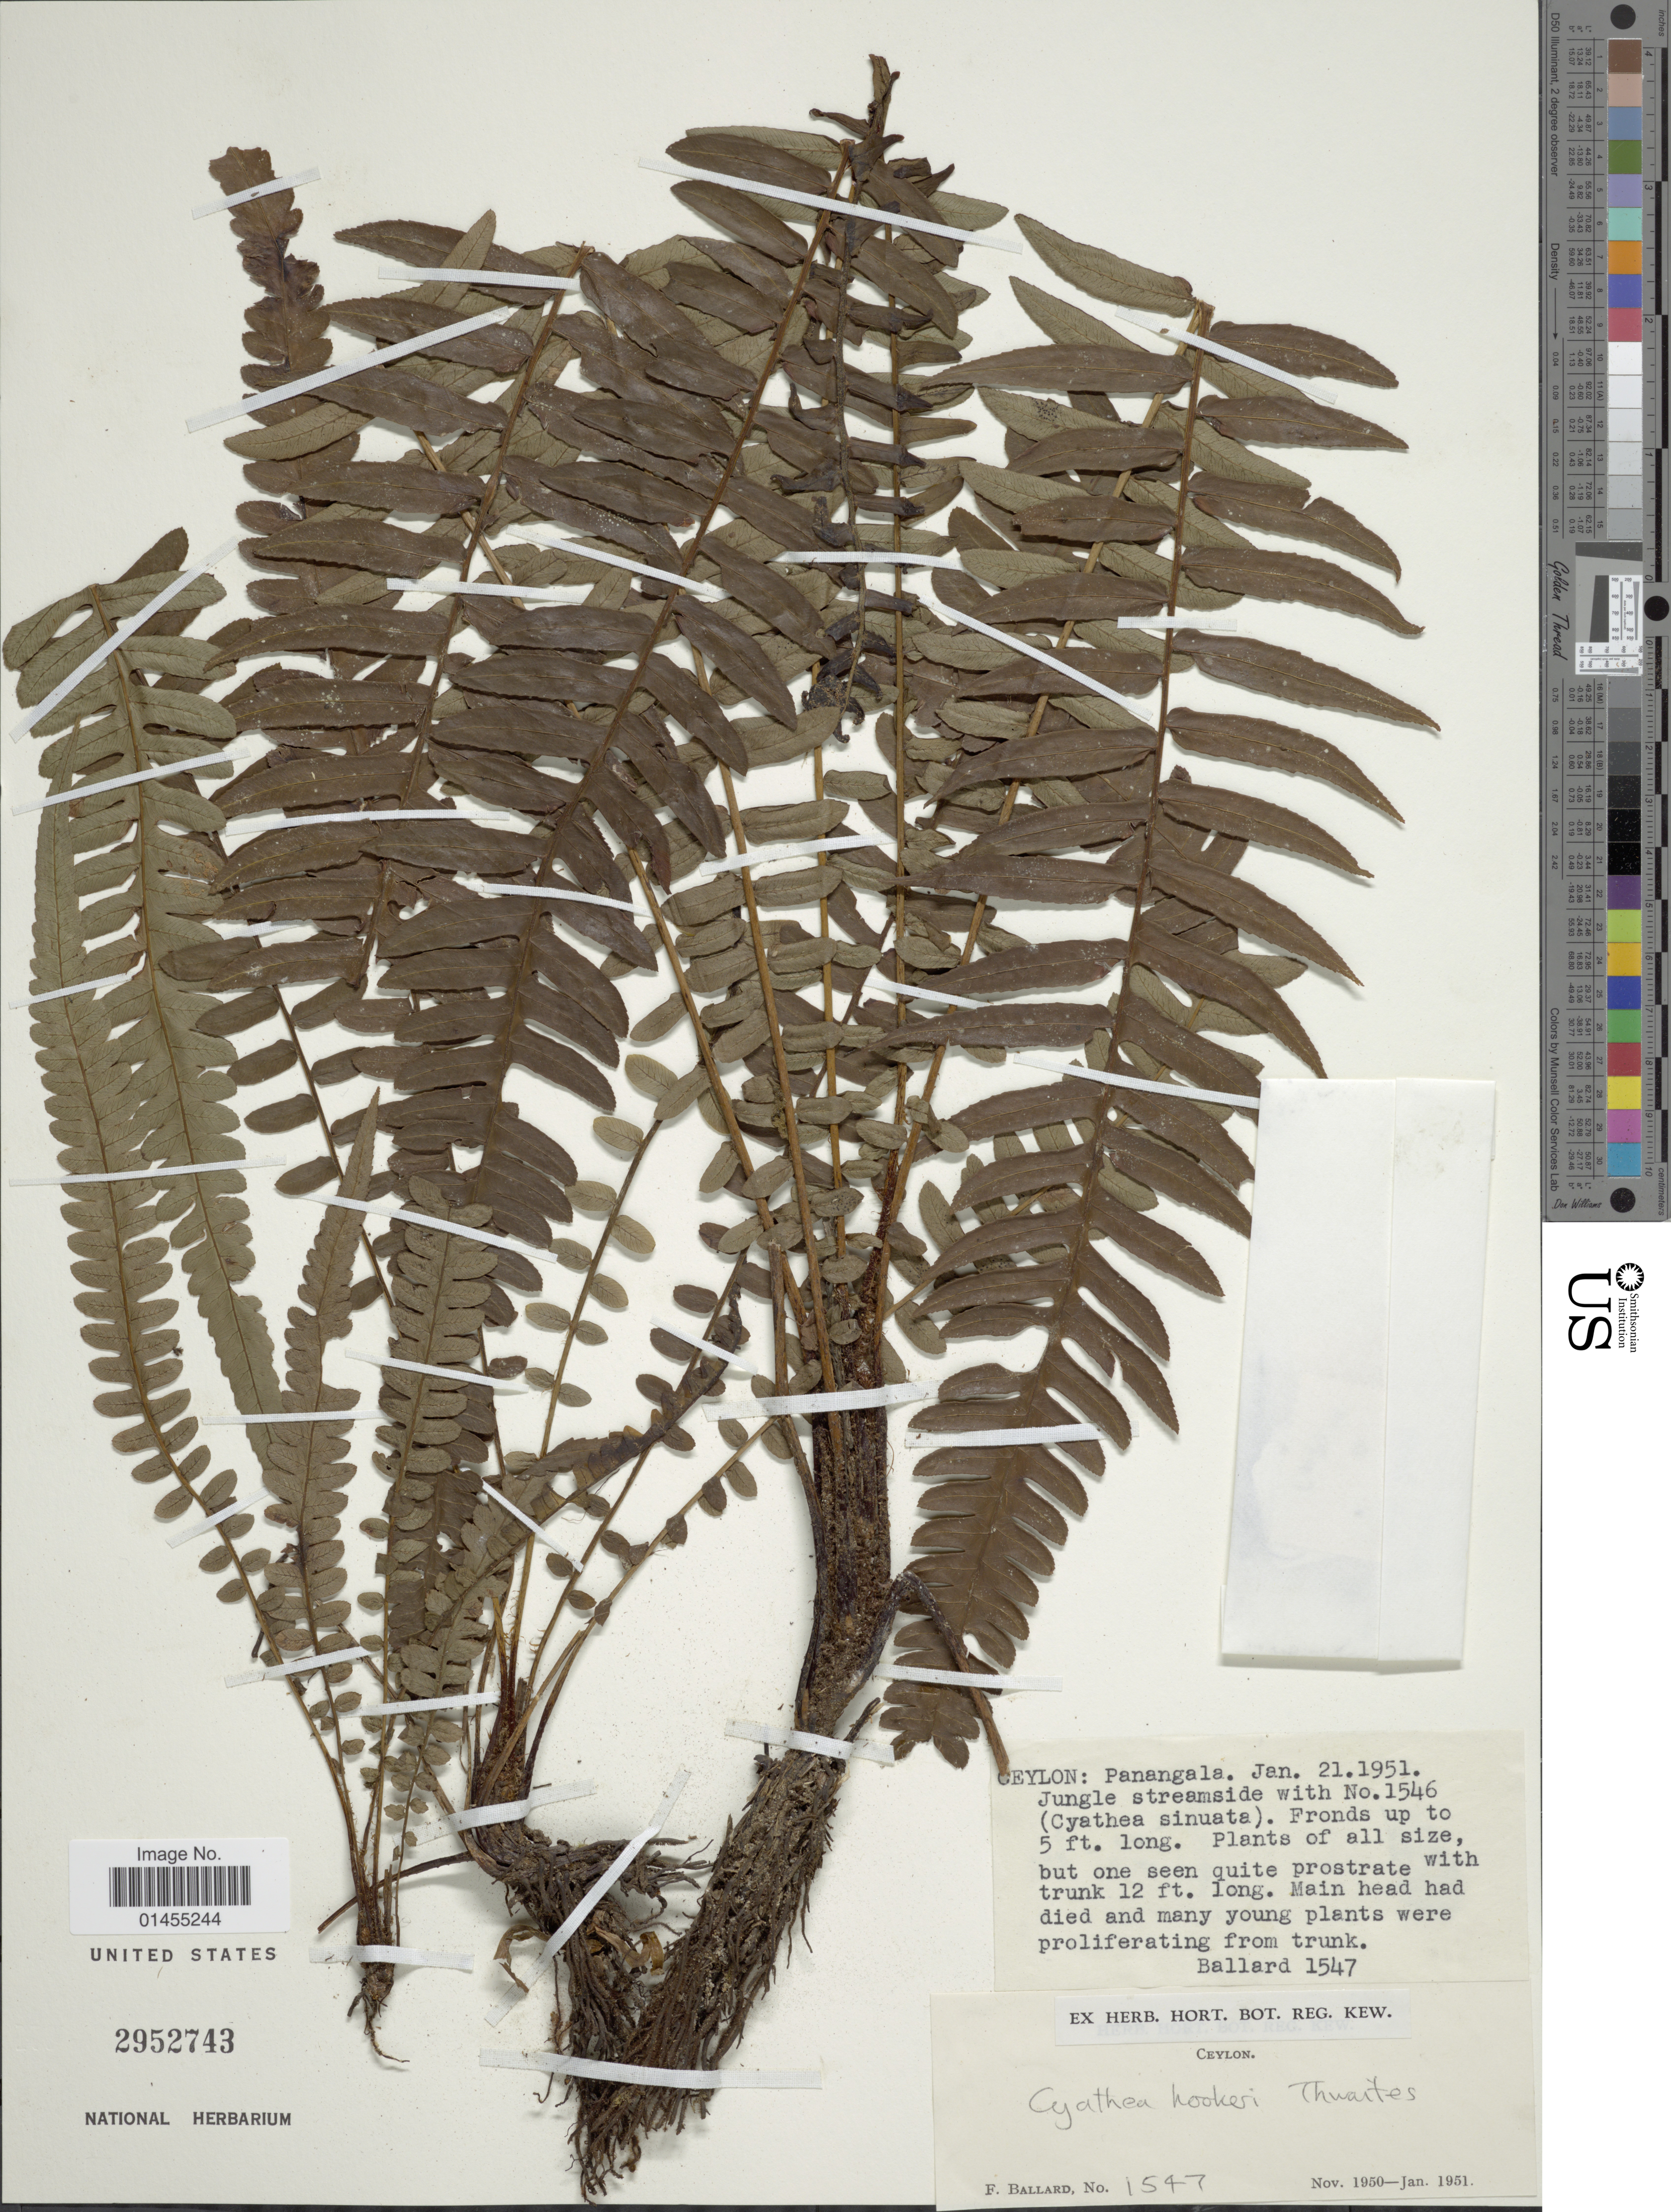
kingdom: Plantae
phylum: Tracheophyta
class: Polypodiopsida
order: Cyatheales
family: Cyatheaceae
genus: Alsophila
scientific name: Alsophila hookeri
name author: (Thwaites) R.M. Tryon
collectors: F. Ballard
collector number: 1547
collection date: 1951-01-21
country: Sri Lanka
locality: Ceylon: Panangala.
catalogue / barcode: US 2952743